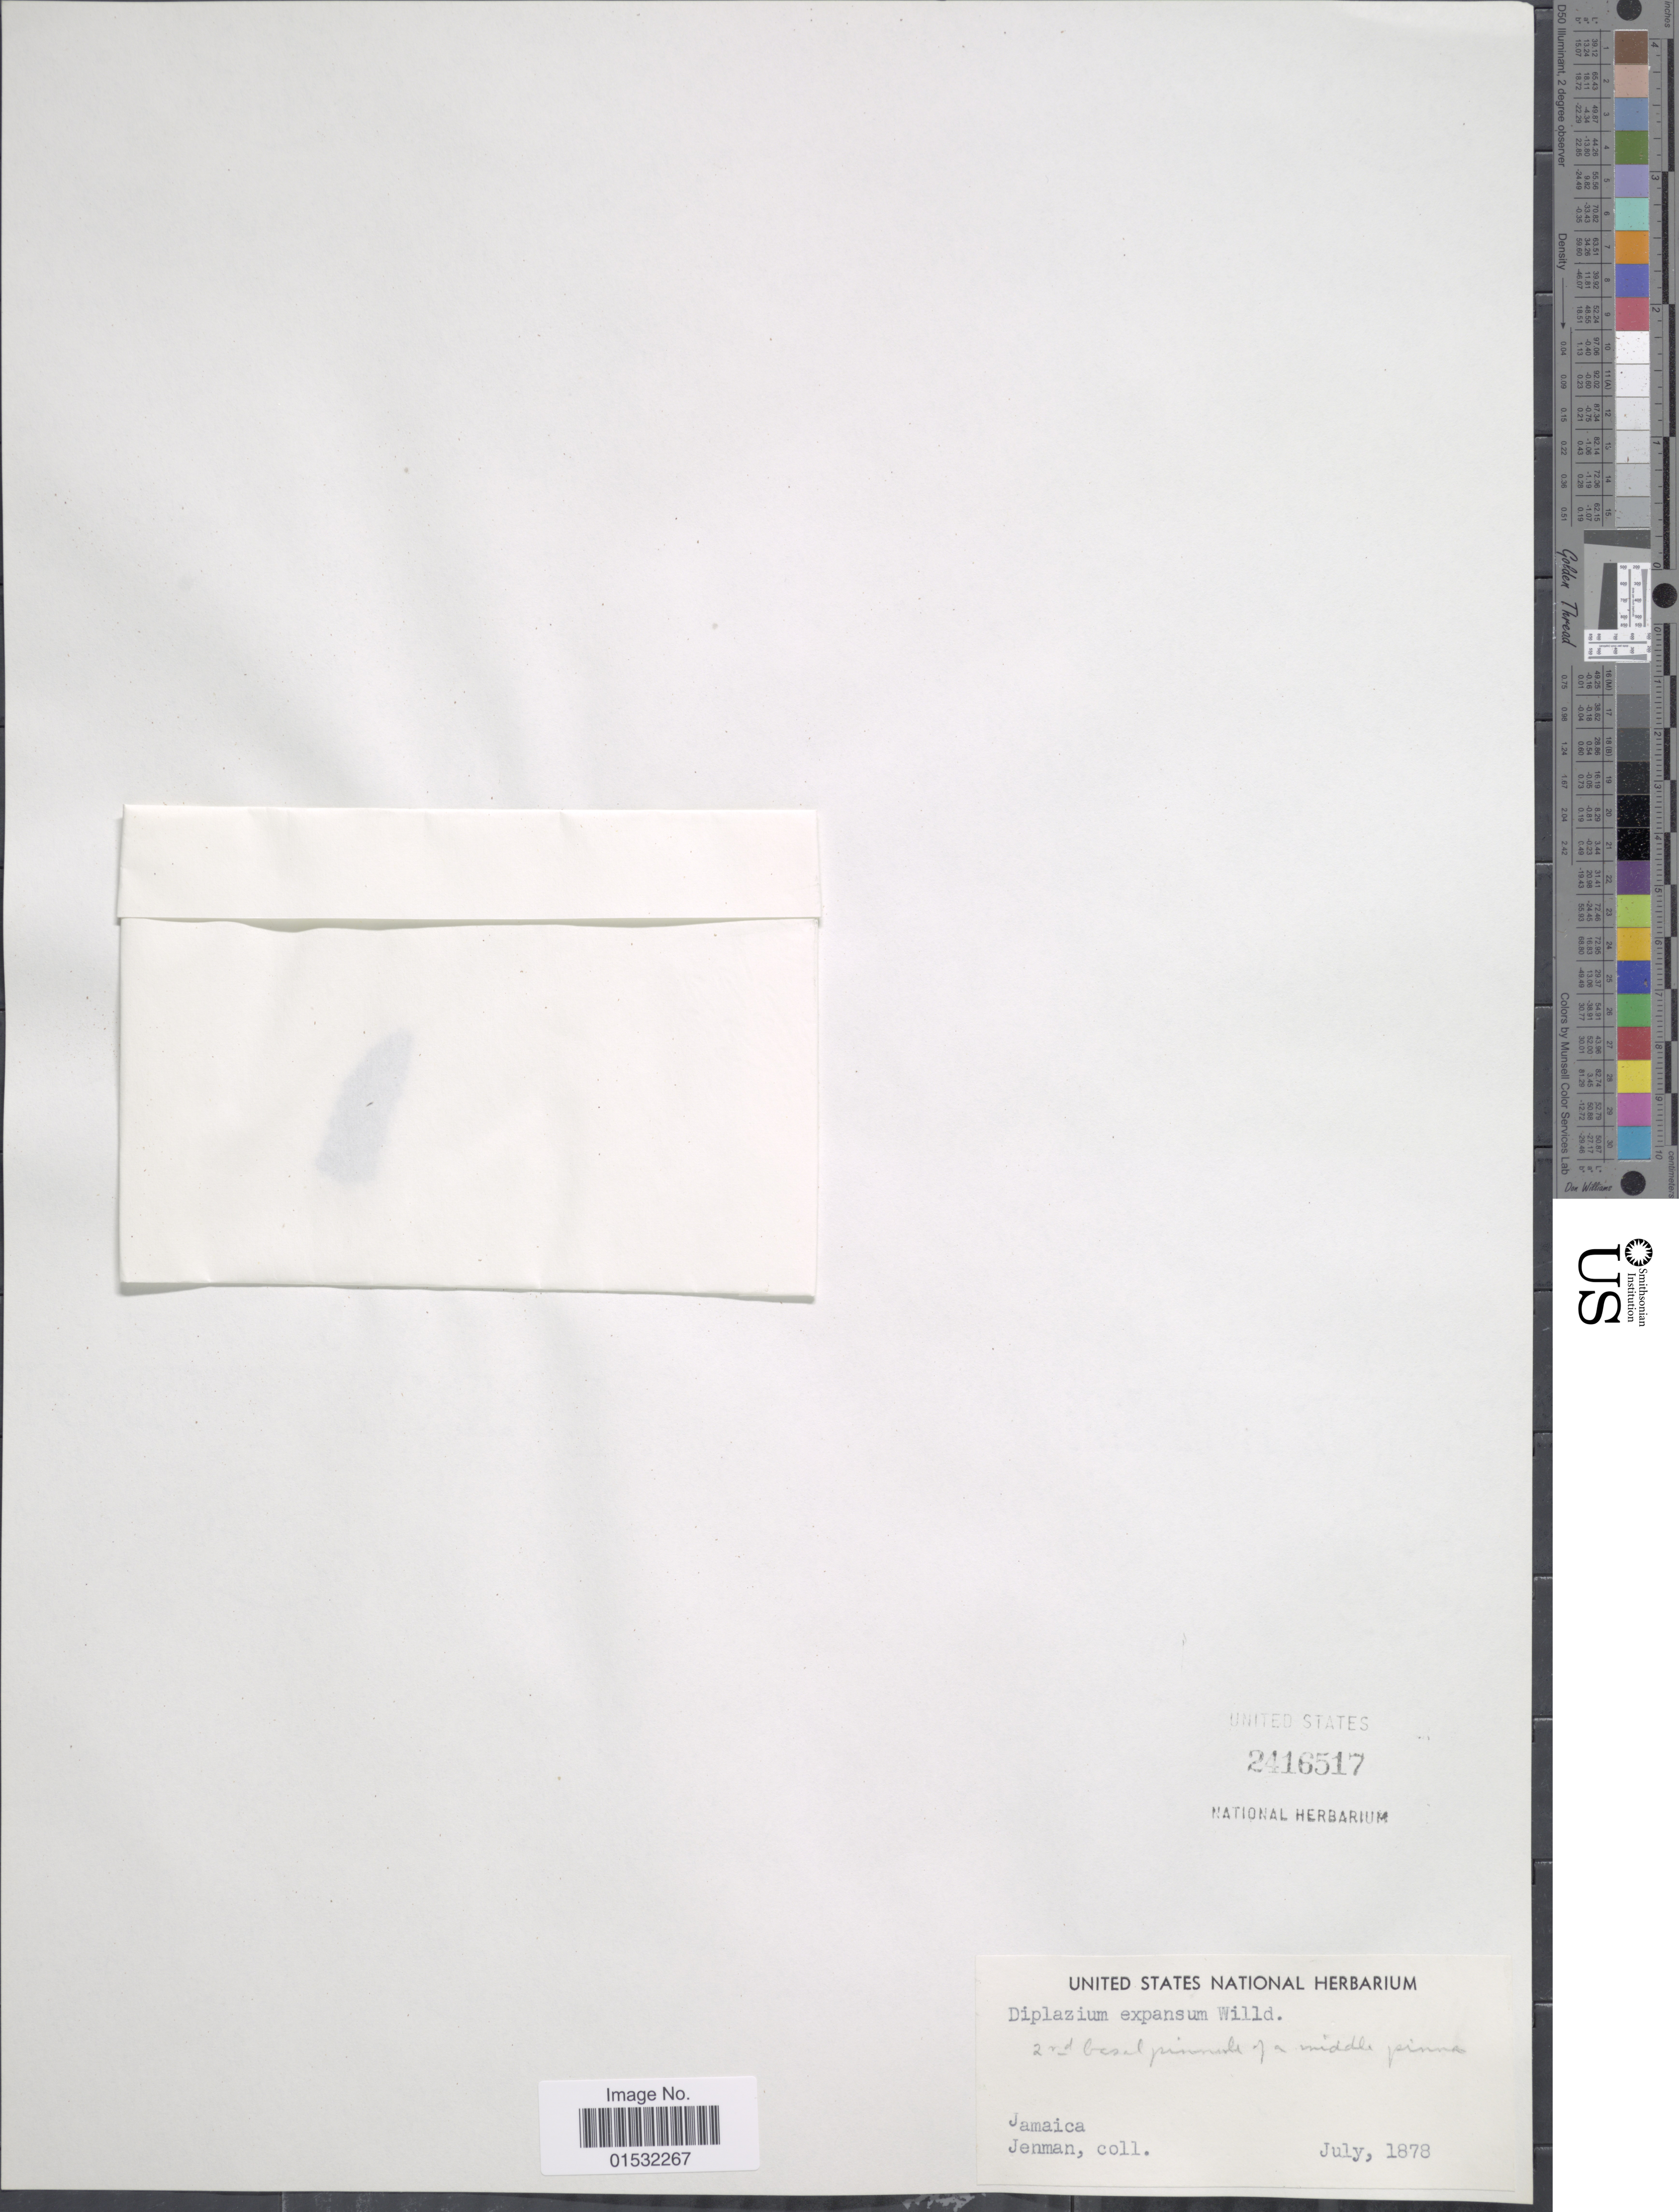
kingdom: Plantae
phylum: Tracheophyta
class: Polypodiopsida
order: Polypodiales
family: Athyriaceae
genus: Diplazium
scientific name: Diplazium expansum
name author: Willd.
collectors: -. Jenman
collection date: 1878-07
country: Jamaica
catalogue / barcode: US 2416517